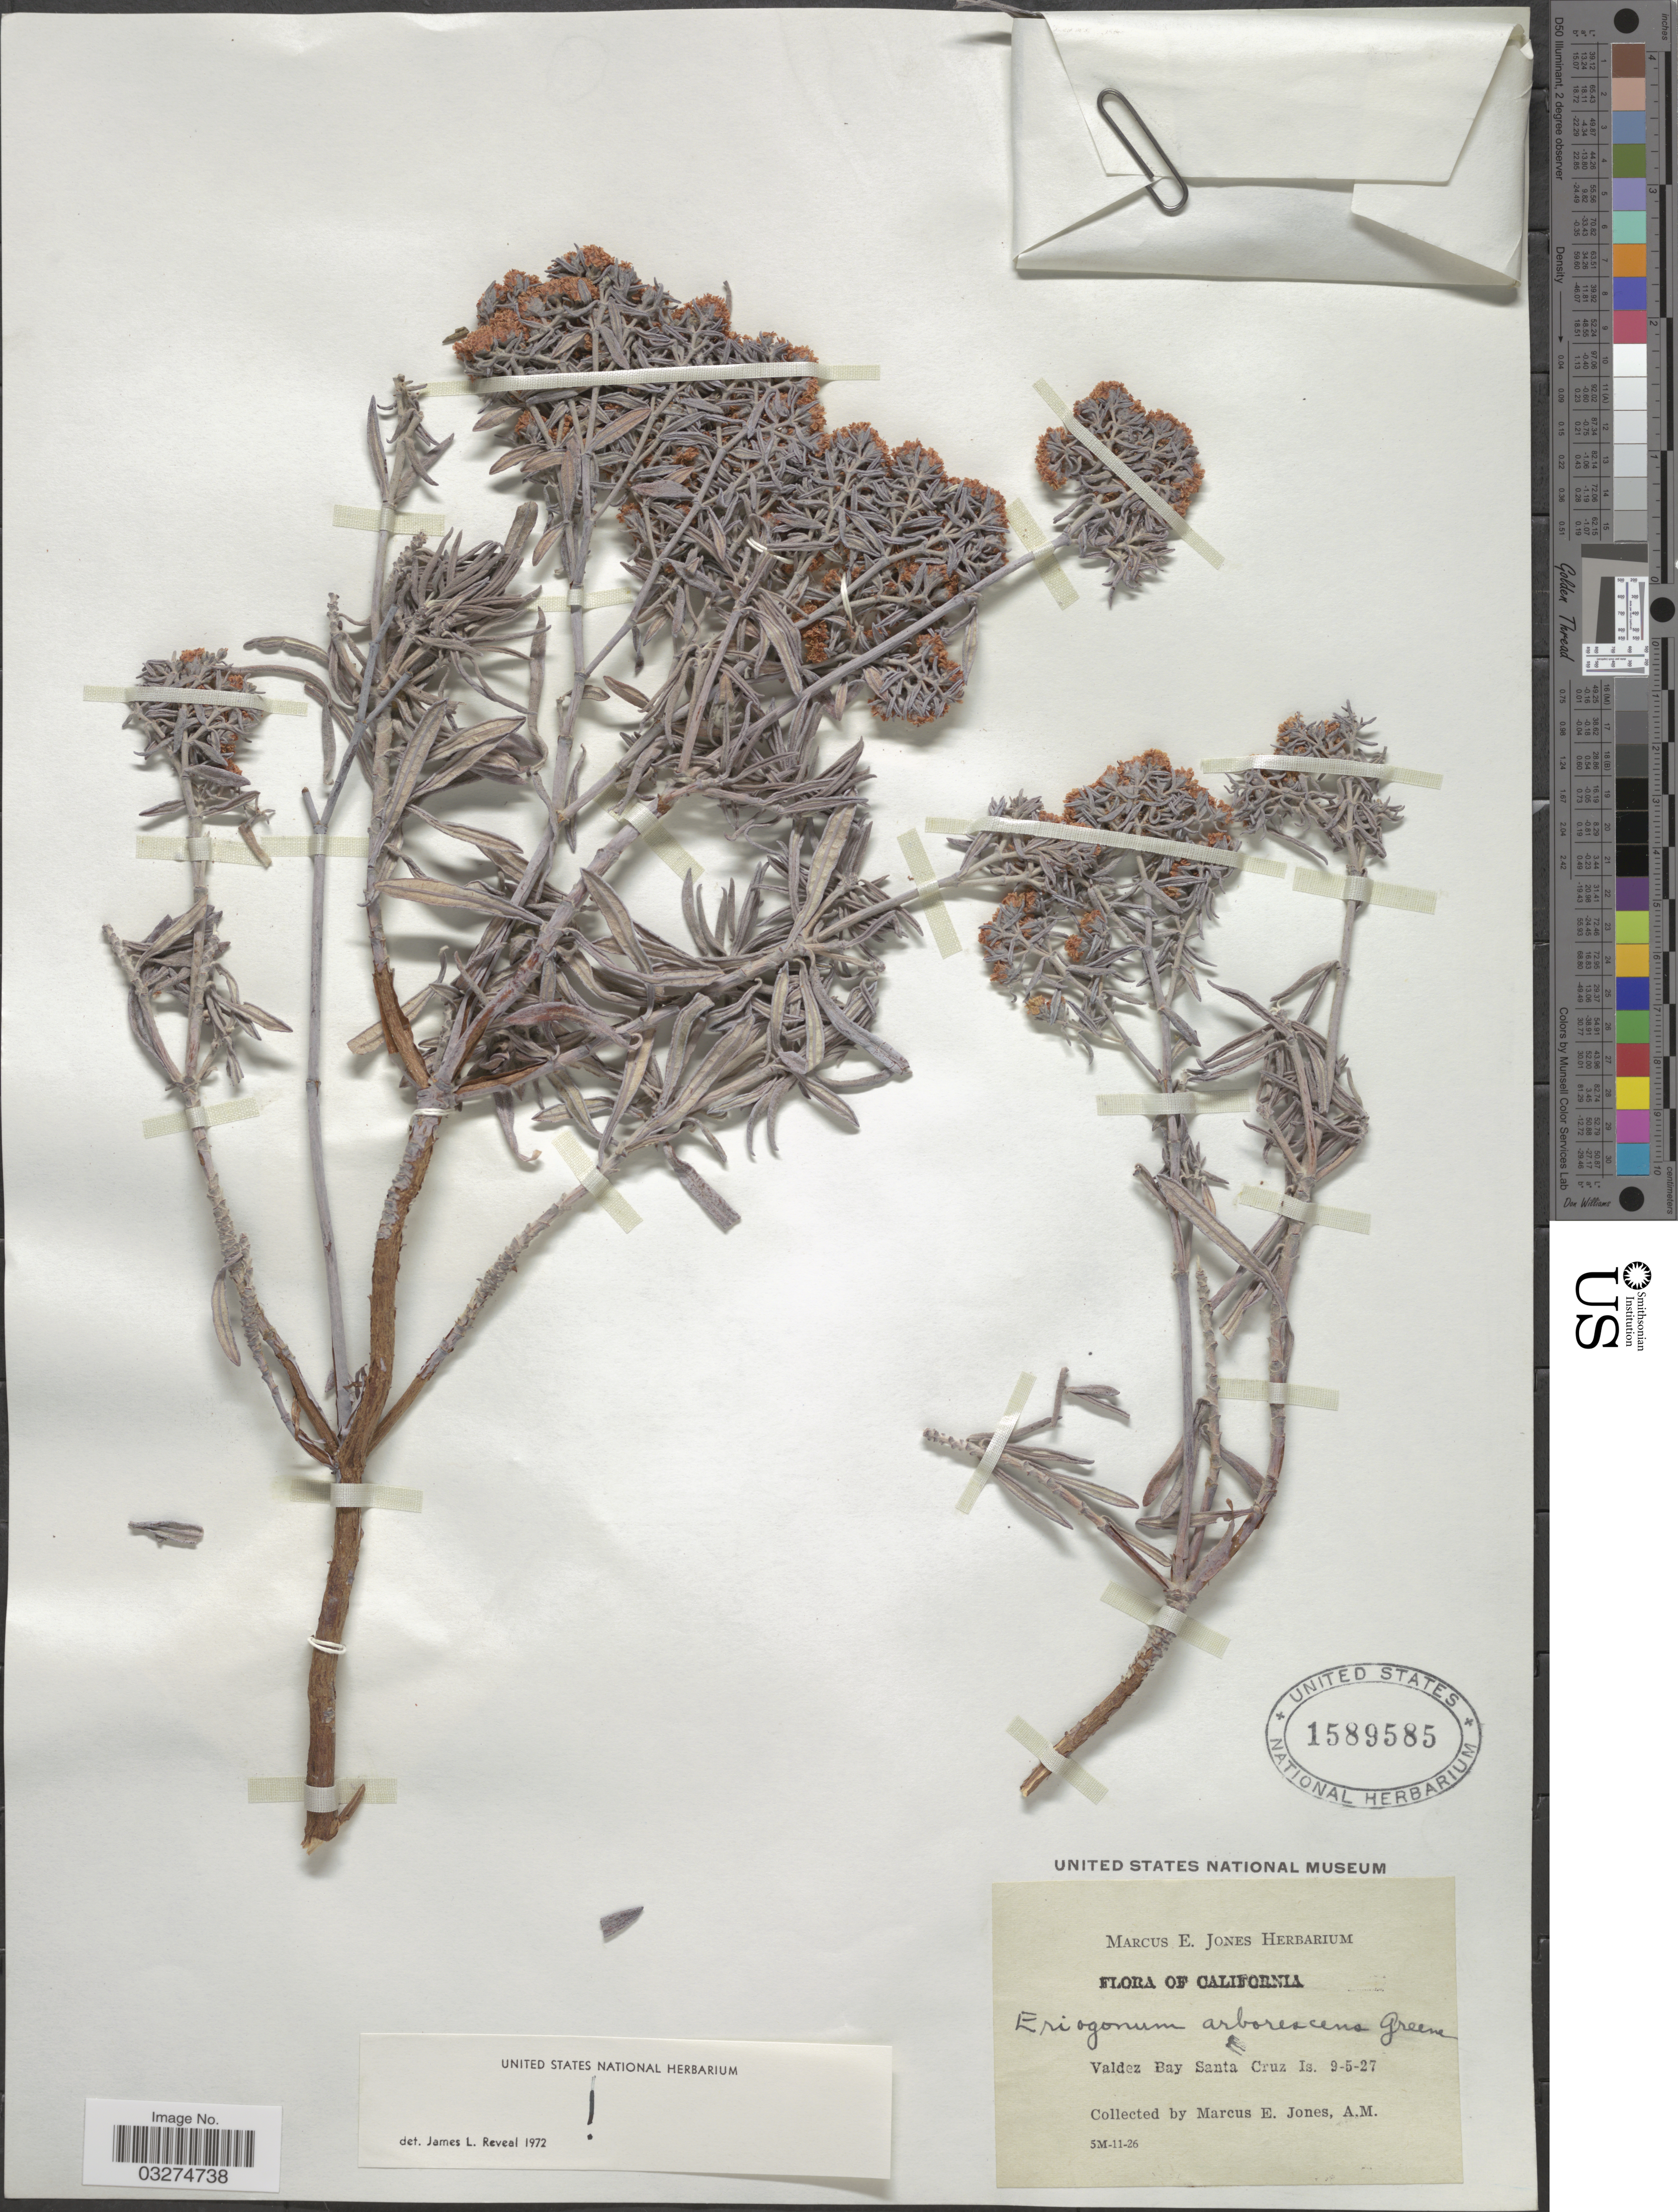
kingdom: Plantae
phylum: Tracheophyta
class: Magnoliopsida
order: Caryophyllales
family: Polygonaceae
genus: Eriogonum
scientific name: Eriogonum arborescens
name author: Greene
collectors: M. E. Jones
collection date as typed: Transcribed d/m/y: 5/9/27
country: United States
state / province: California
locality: Valdez Bay Santa Cruz Is.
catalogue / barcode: US 1589585